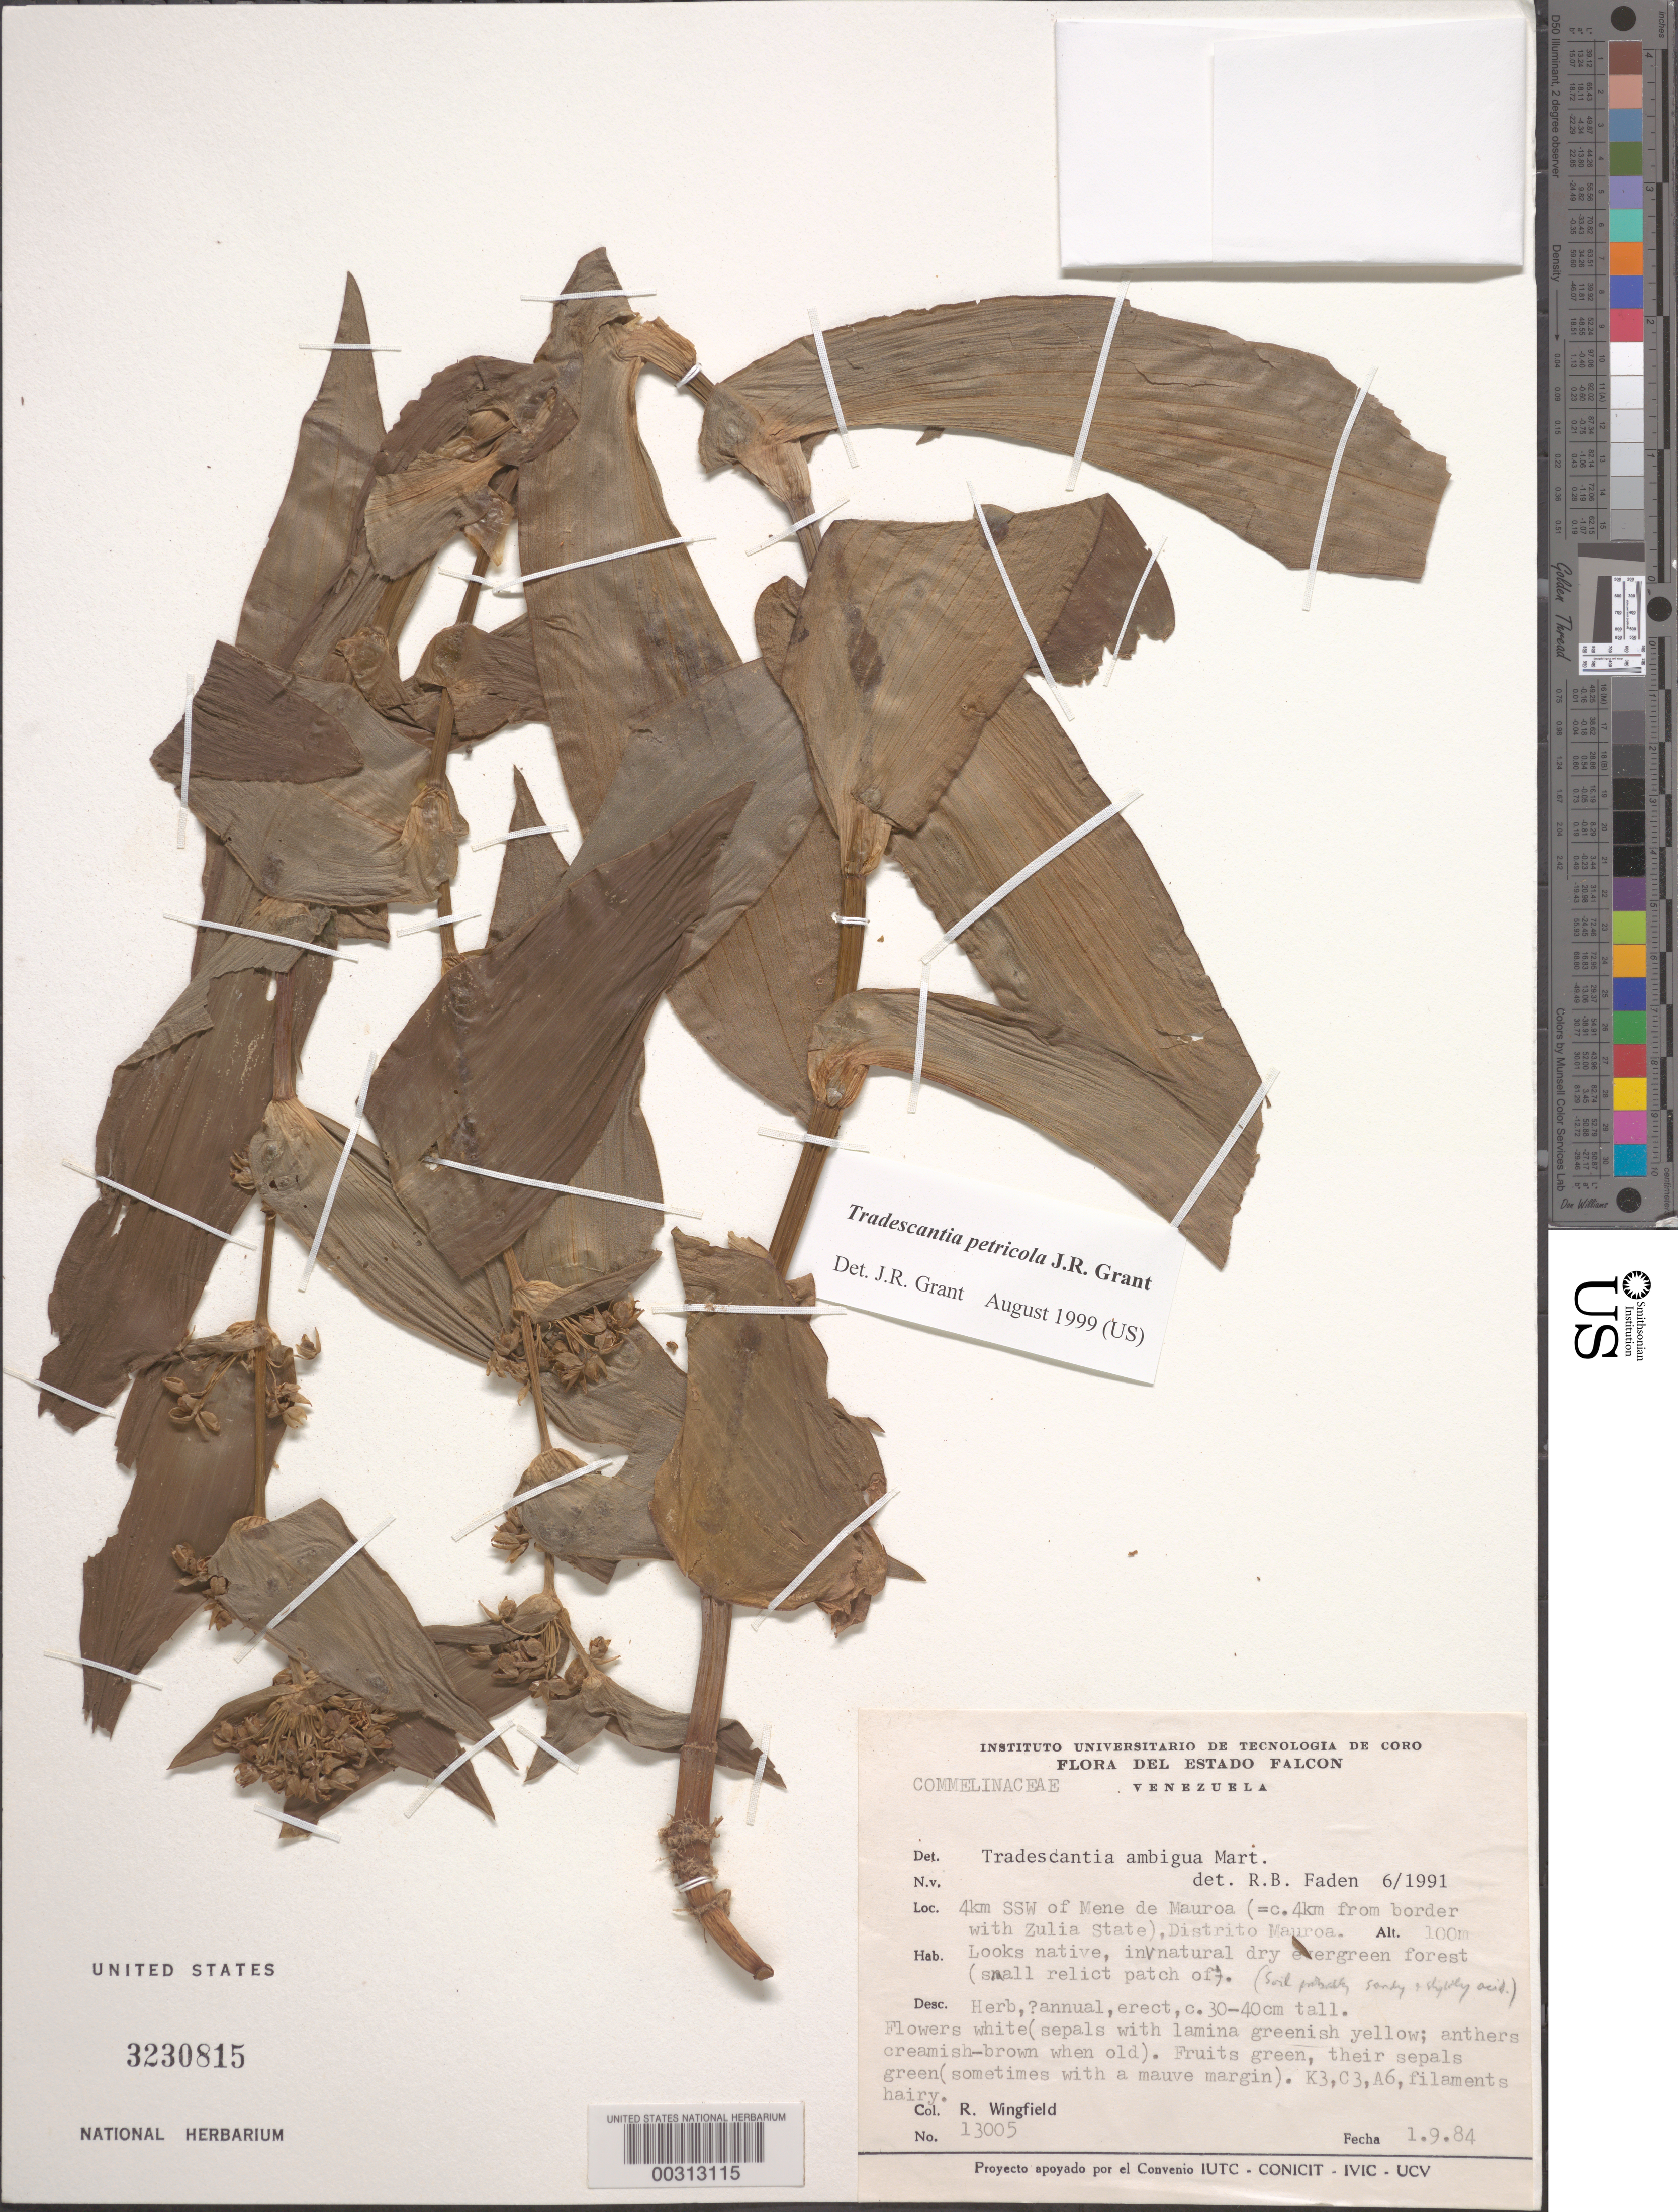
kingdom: Plantae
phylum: Tracheophyta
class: Liliopsida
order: Commelinales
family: Commelinaceae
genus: Tradescantia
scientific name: Tradescantia ambigua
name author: Mart. ex Schult. & Schult. f.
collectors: R. Wingfield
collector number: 13005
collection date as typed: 01 Sep 1984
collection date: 1984-09-01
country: Venezuela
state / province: Falcón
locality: SSW of Mene de Mauroa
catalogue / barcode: US 3230815